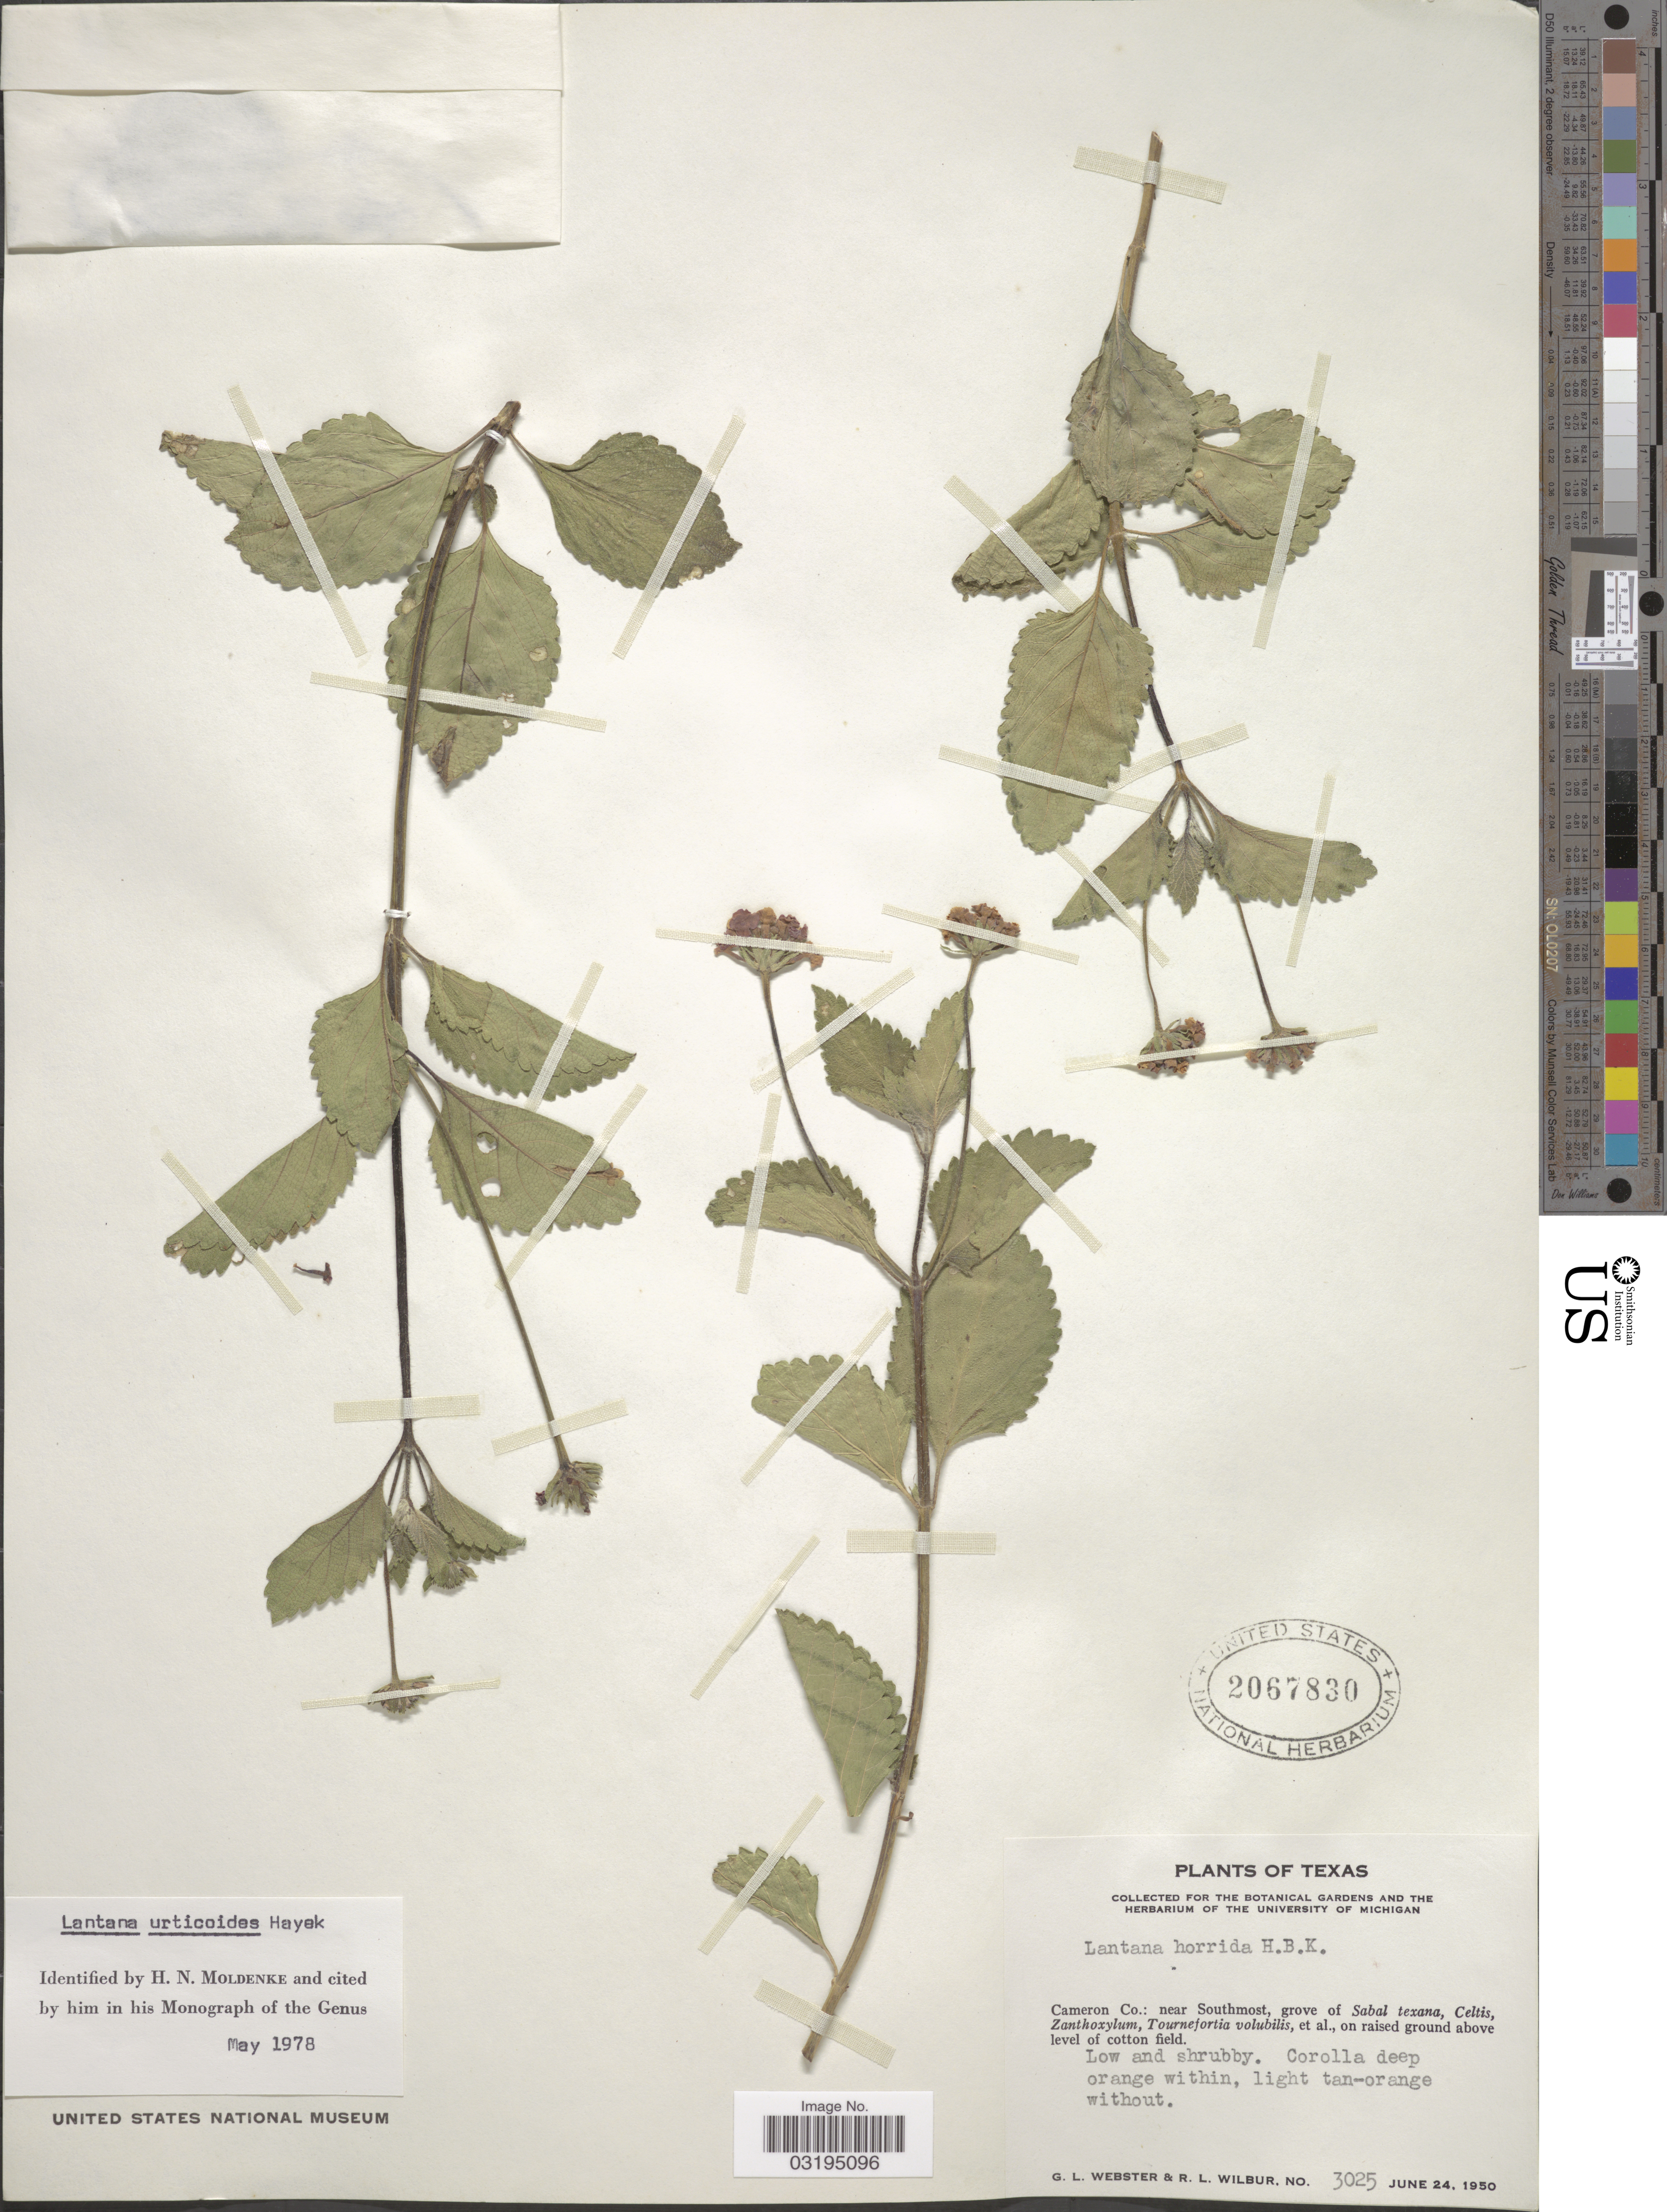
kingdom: Plantae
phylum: Tracheophyta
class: Magnoliopsida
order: Lamiales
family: Verbenaceae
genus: Lantana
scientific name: Lantana urticoides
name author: Hayek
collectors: G. L. Webster & R. L. Wilbur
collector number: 3025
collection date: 1950-06-24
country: United States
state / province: Texas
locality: Cameron Co.: near Southmost, on raised ground above level of cotton field.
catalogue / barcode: US 2067830